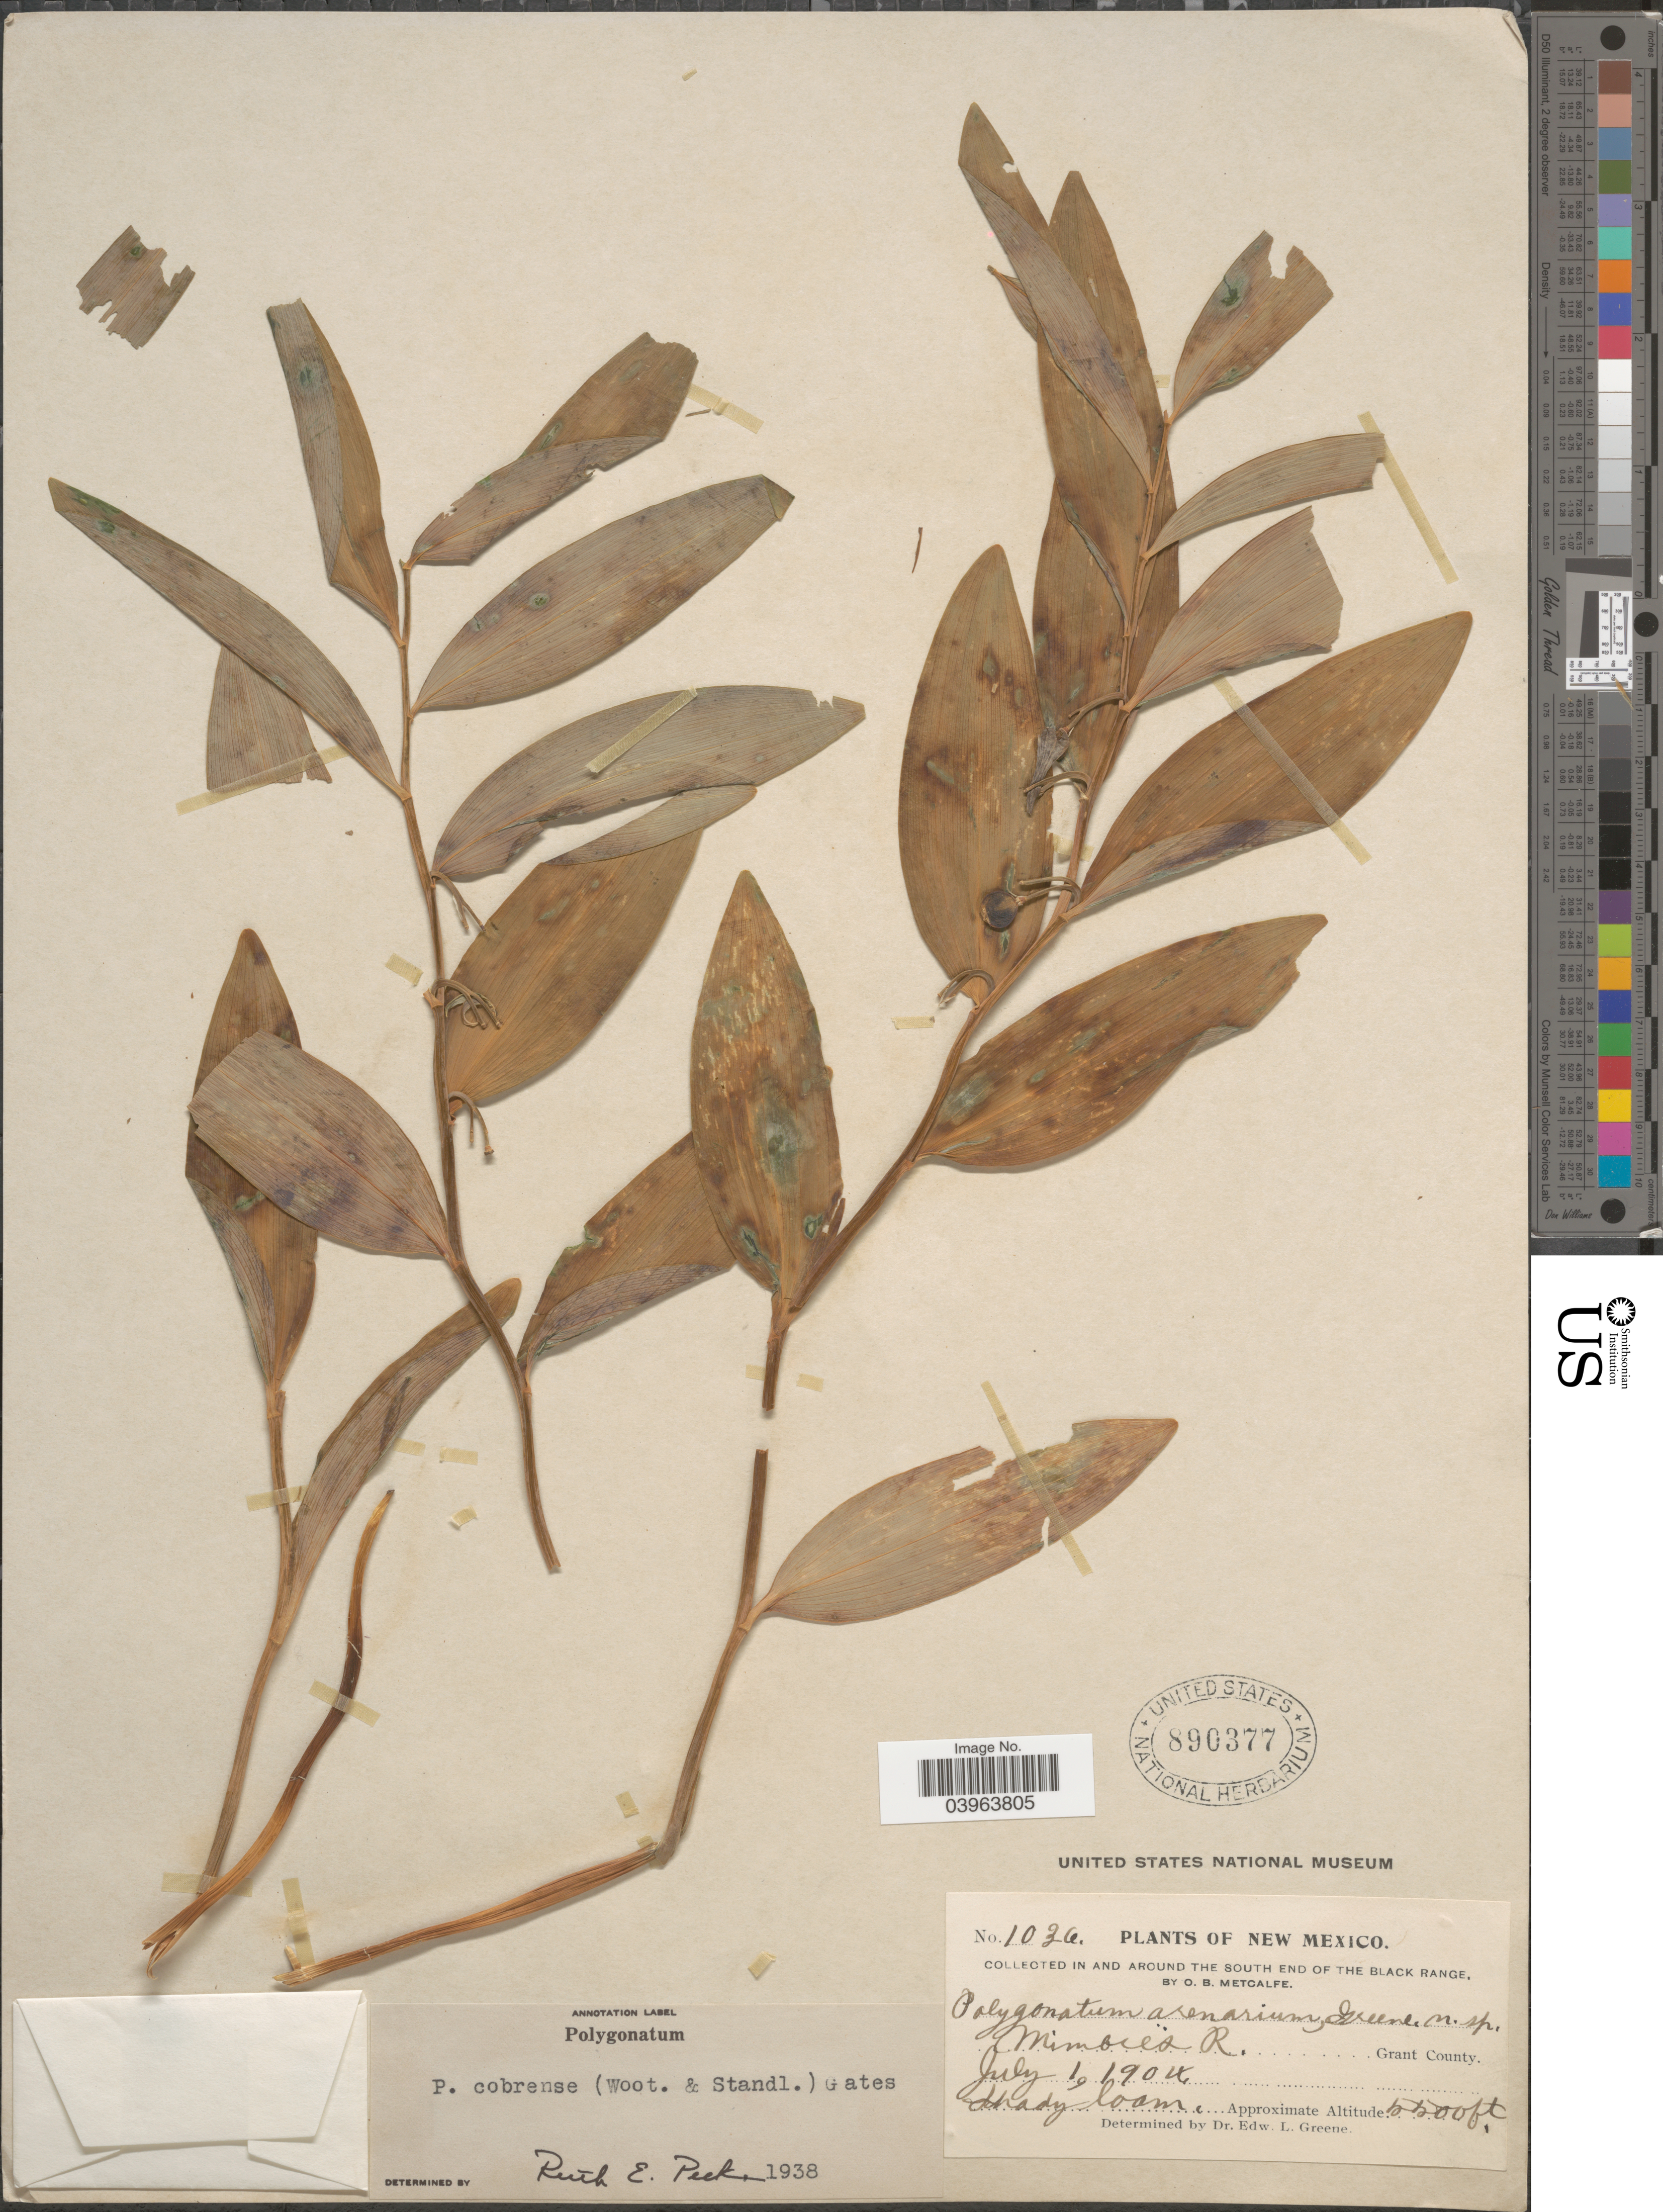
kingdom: Plantae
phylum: Tracheophyta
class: Liliopsida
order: Asparagales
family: Asparagaceae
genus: Polygonatum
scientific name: Polygonatum cobrense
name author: (Wooton & Standl.) R.R. Gates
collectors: O. B. Metcalfe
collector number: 1036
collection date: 1904-07-01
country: United States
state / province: New Mexico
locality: In and around the south end of the Black Range. Mimbres R. Grant County.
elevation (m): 1676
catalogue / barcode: US 890377